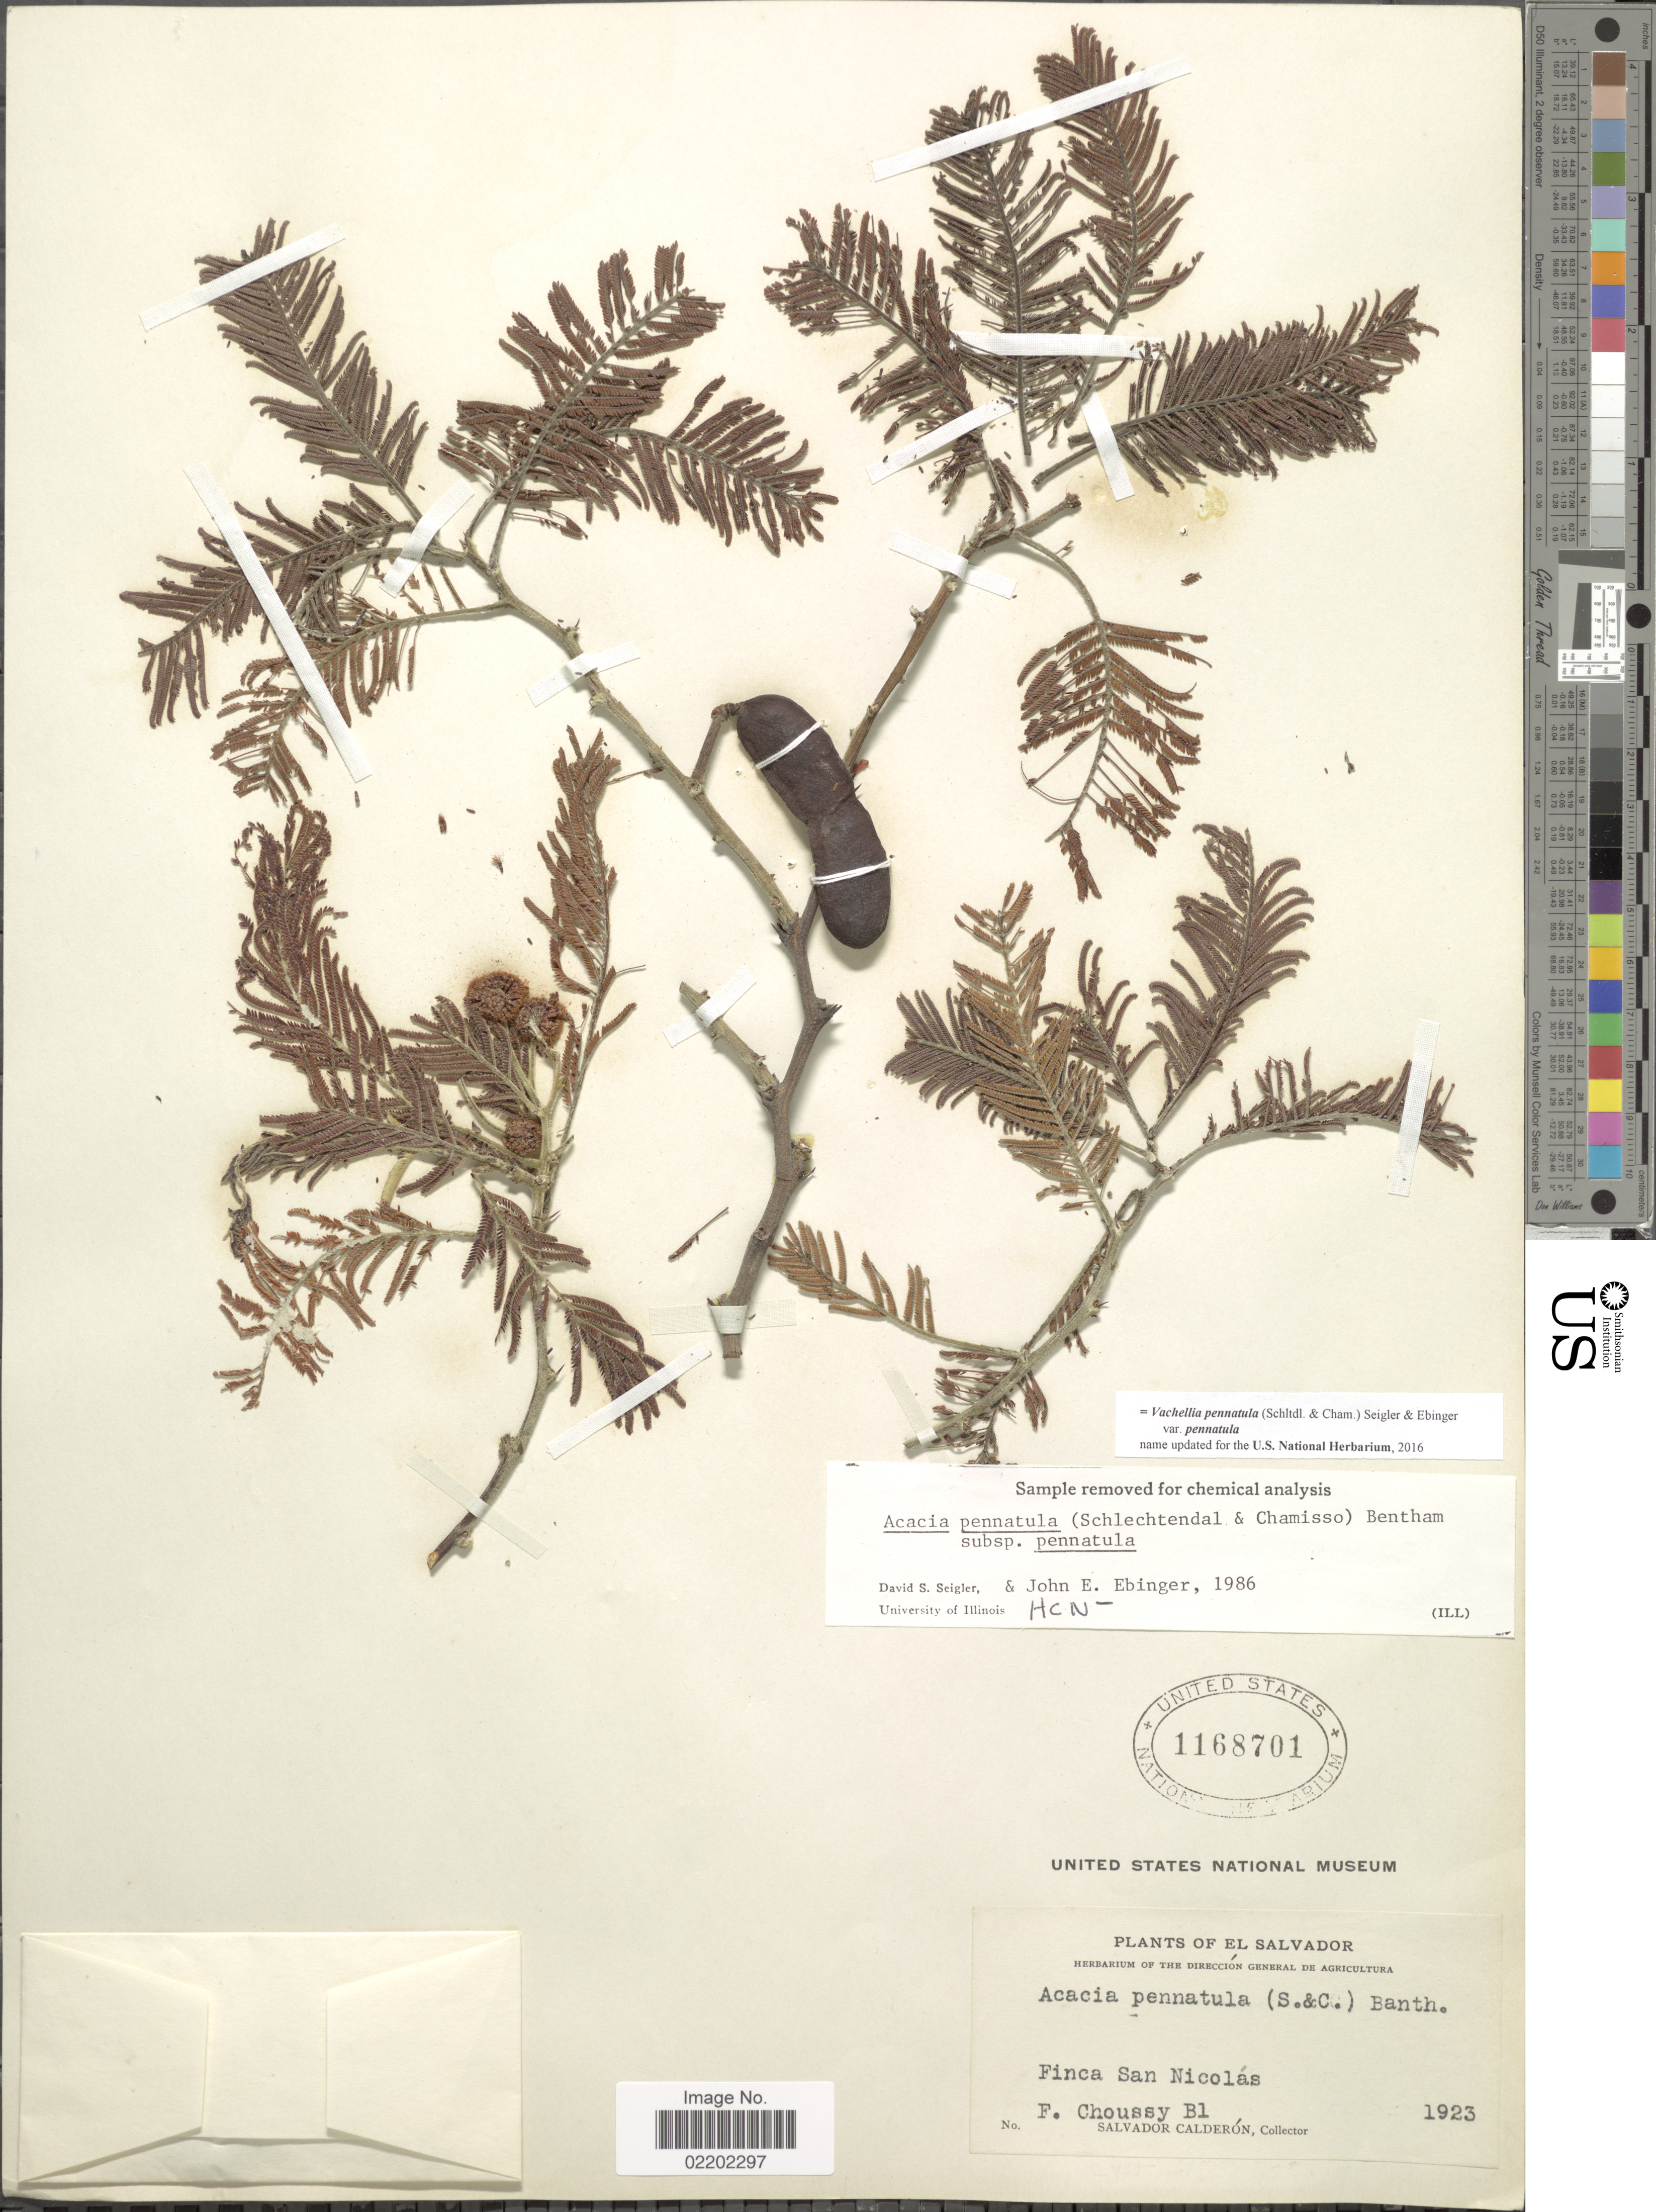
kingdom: Plantae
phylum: Tracheophyta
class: Magnoliopsida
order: Fabales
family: Fabaceae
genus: Vachellia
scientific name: Vachellia pennatula var. pennatula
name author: (Schltdl. & Cham.) Seigler & Ebinger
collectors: F. Choussy & S. Calderón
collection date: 1923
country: El Salvador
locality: Finca San Nicolas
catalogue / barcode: US 1168701